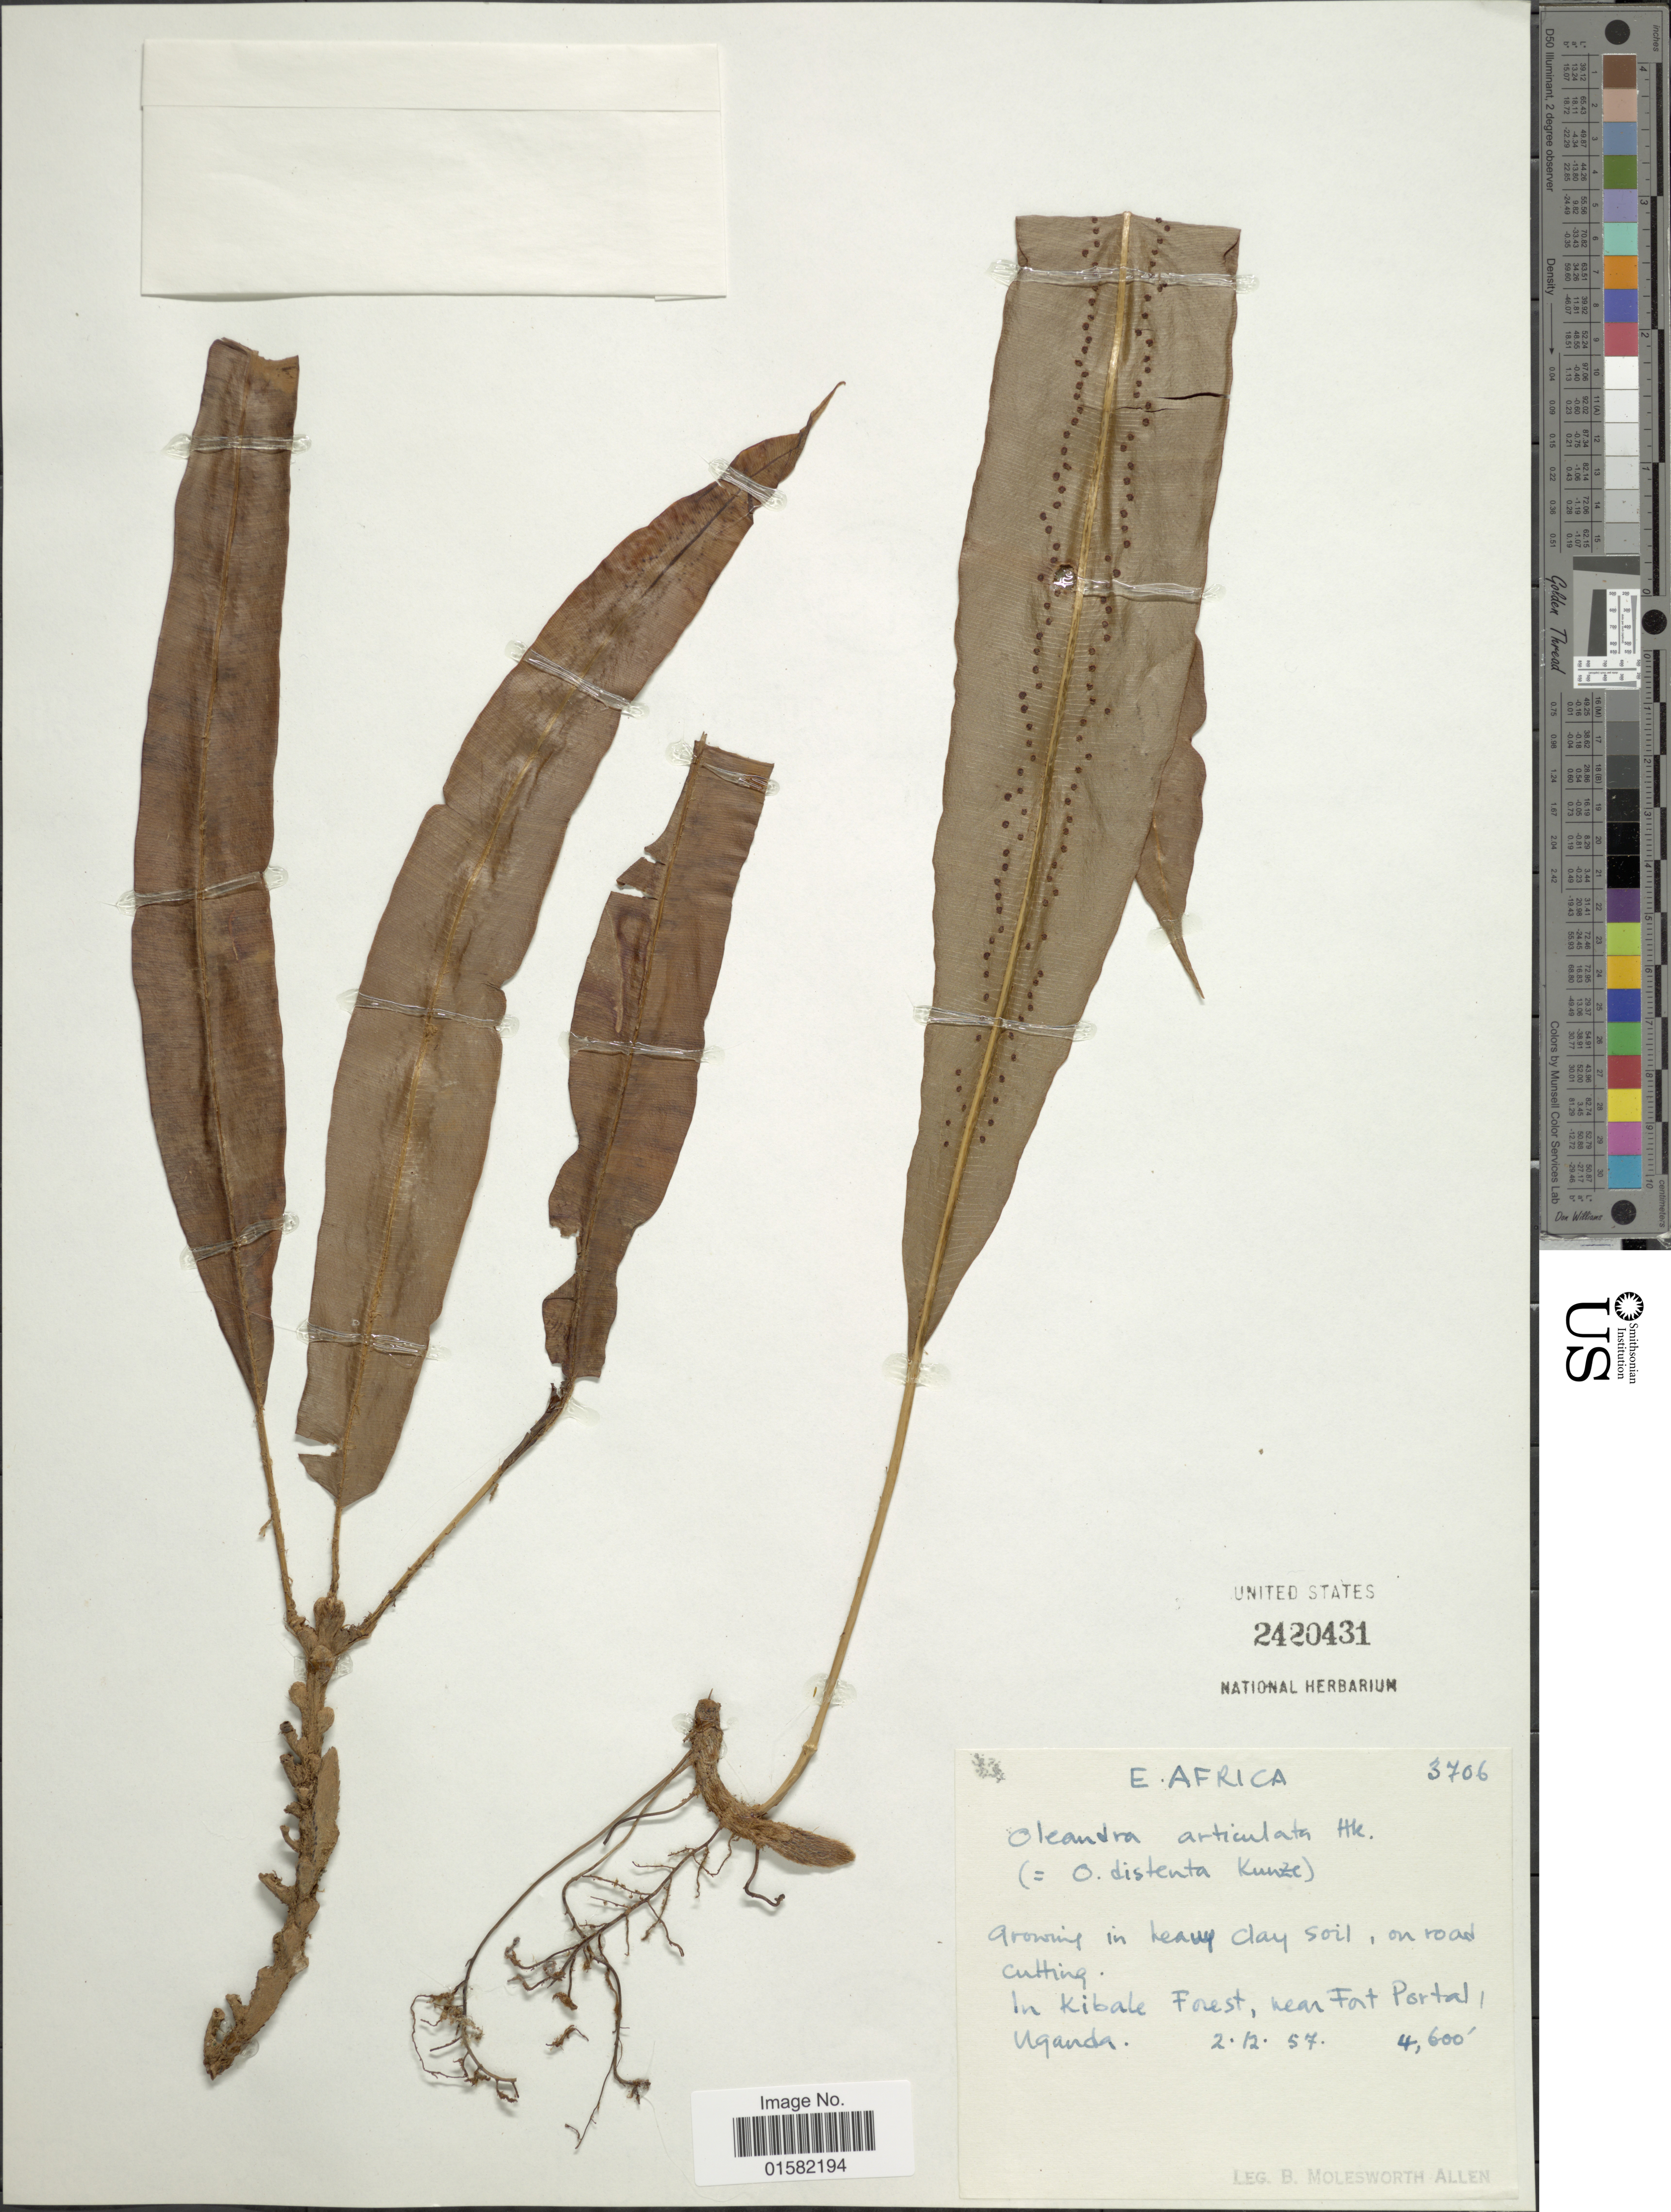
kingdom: Plantae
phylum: Tracheophyta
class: Polypodiopsida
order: Polypodiales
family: Oleandraceae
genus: Oleandra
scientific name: Oleandra articulata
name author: (Sw.) C. Presl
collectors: B. E. G. Molesworth-Allen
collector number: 3706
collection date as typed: Transcribed d/m/y: 2/12/57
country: Uganda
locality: E. Africa, Uganda, In Kibale Forest, near Fort Portal.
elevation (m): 1402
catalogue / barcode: US 2420431